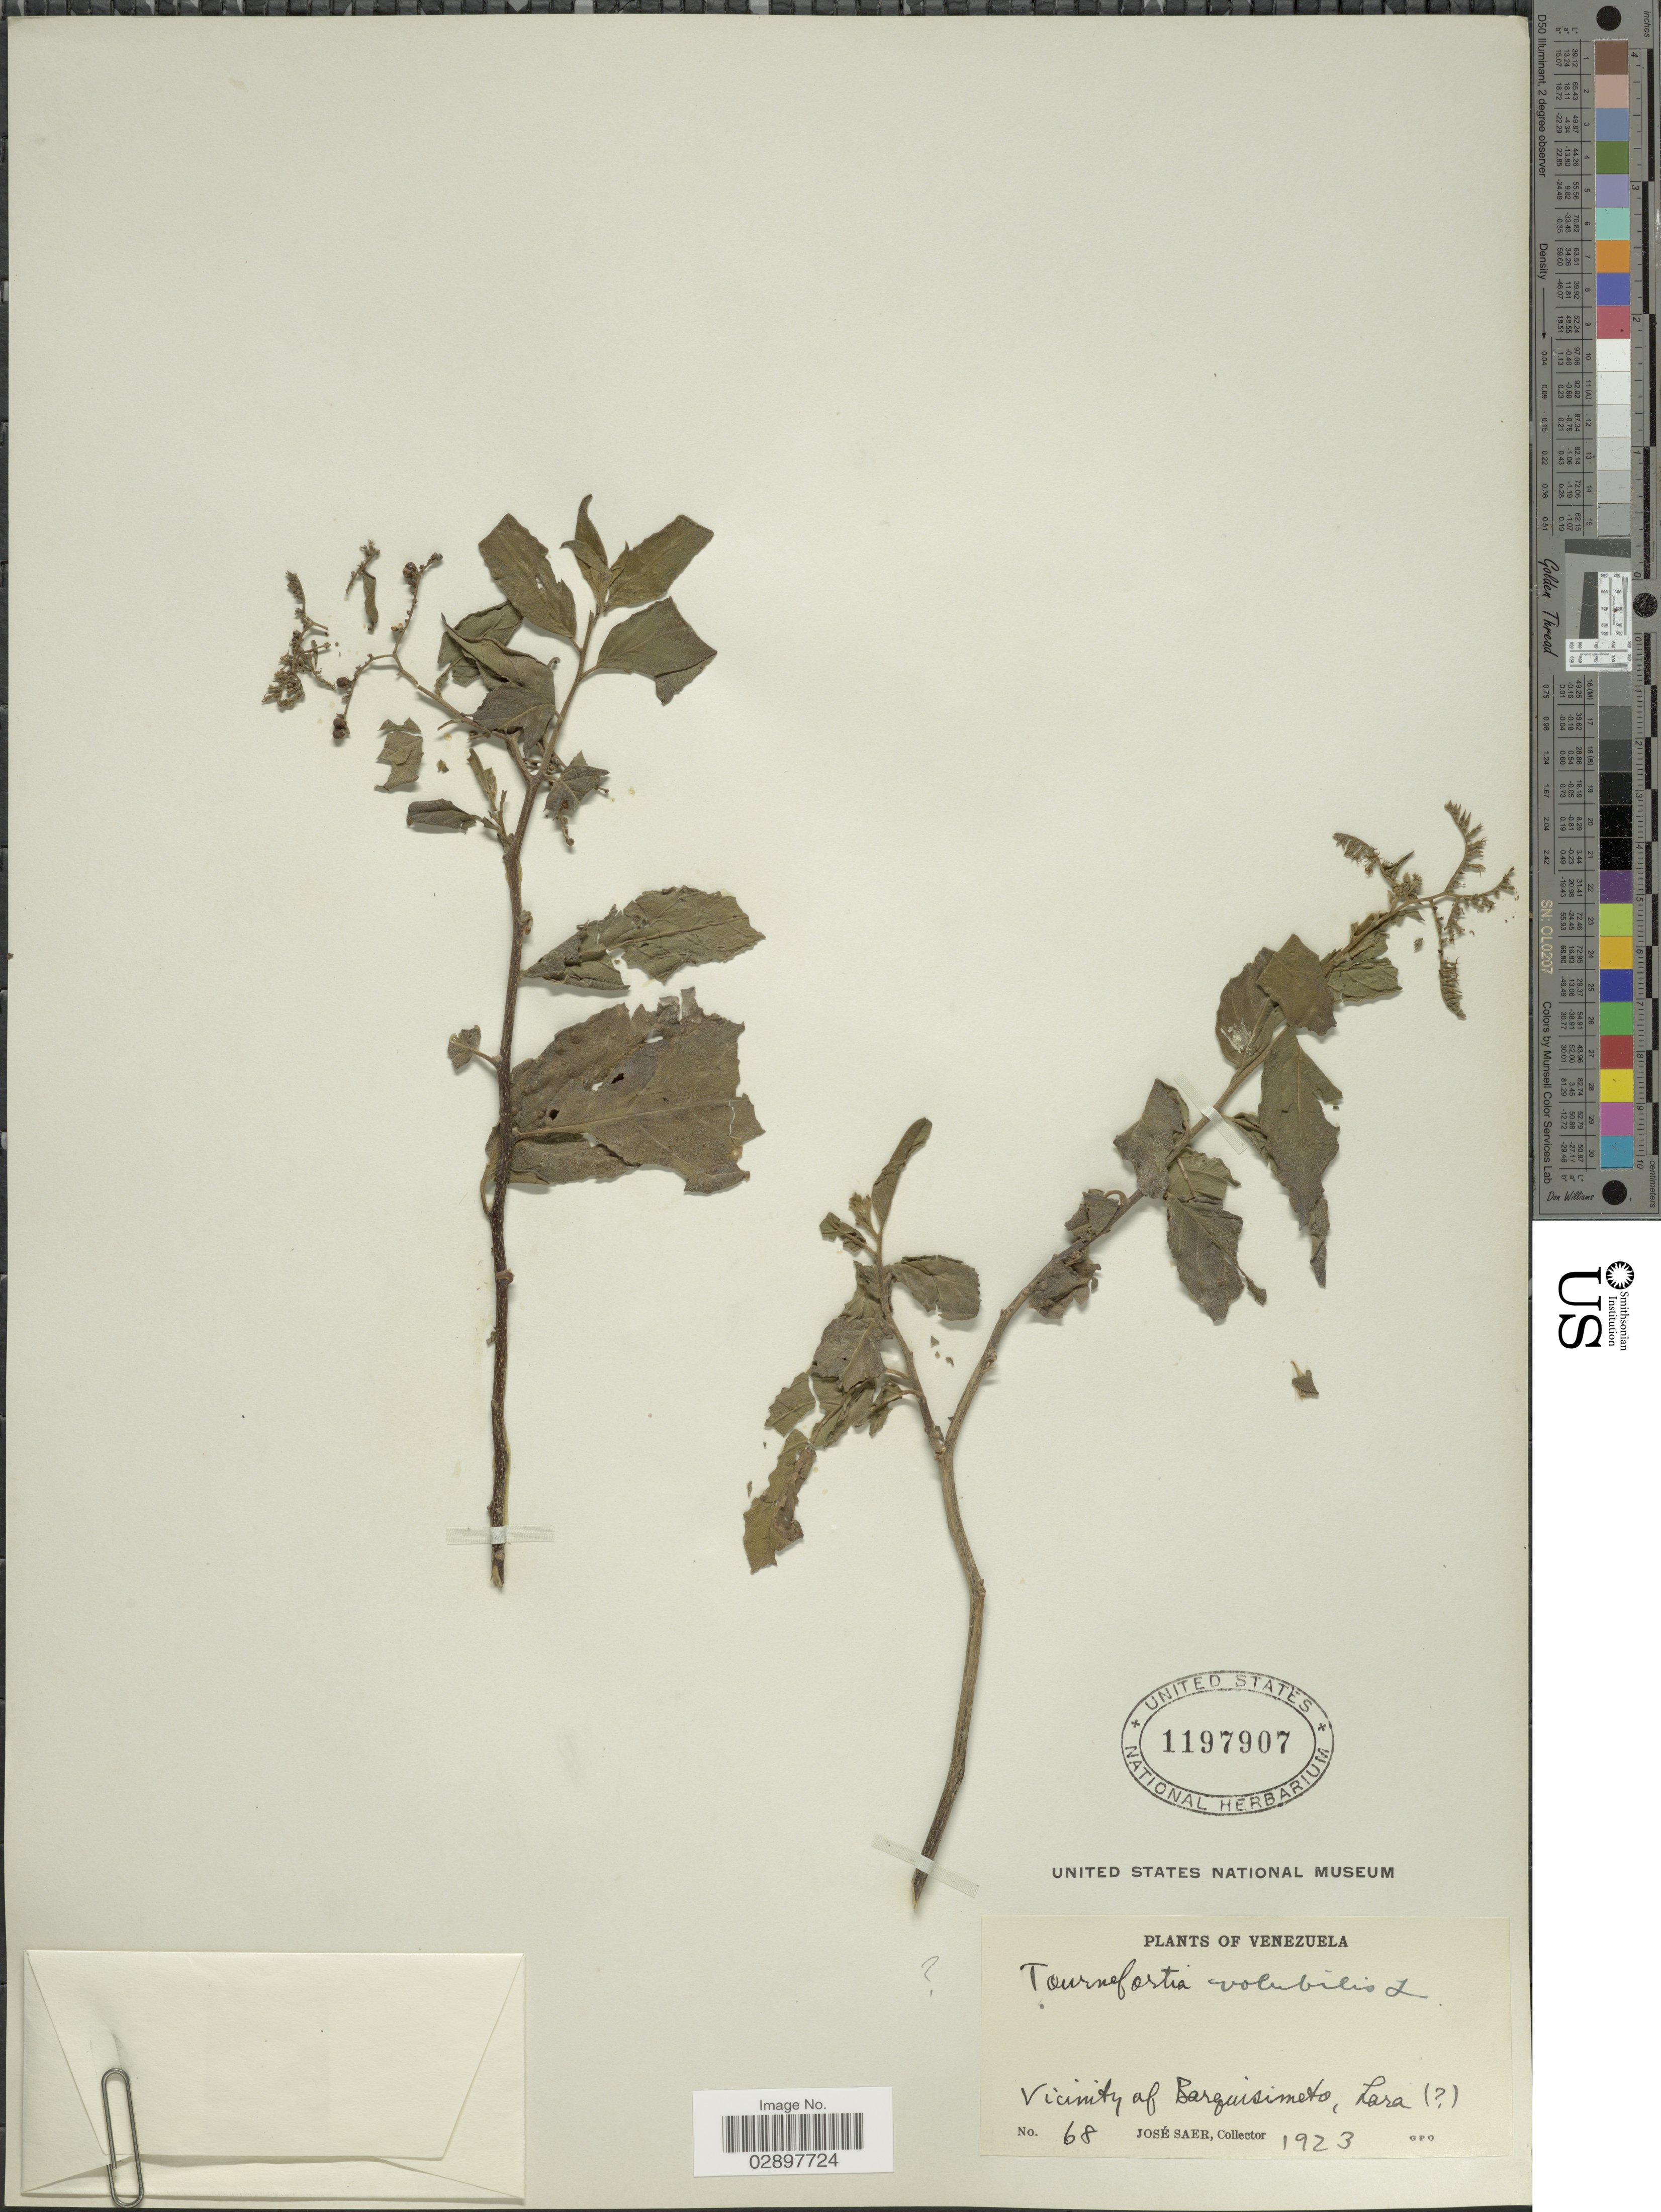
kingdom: Plantae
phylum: Tracheophyta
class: Magnoliopsida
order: Boraginales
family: Heliotropiaceae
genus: Tournefortia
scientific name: Tournefortia sp.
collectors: J. Saer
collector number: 68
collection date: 1923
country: Venezuela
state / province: Lara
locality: Vicinity of Barquisimeto.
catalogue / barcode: US 1197907